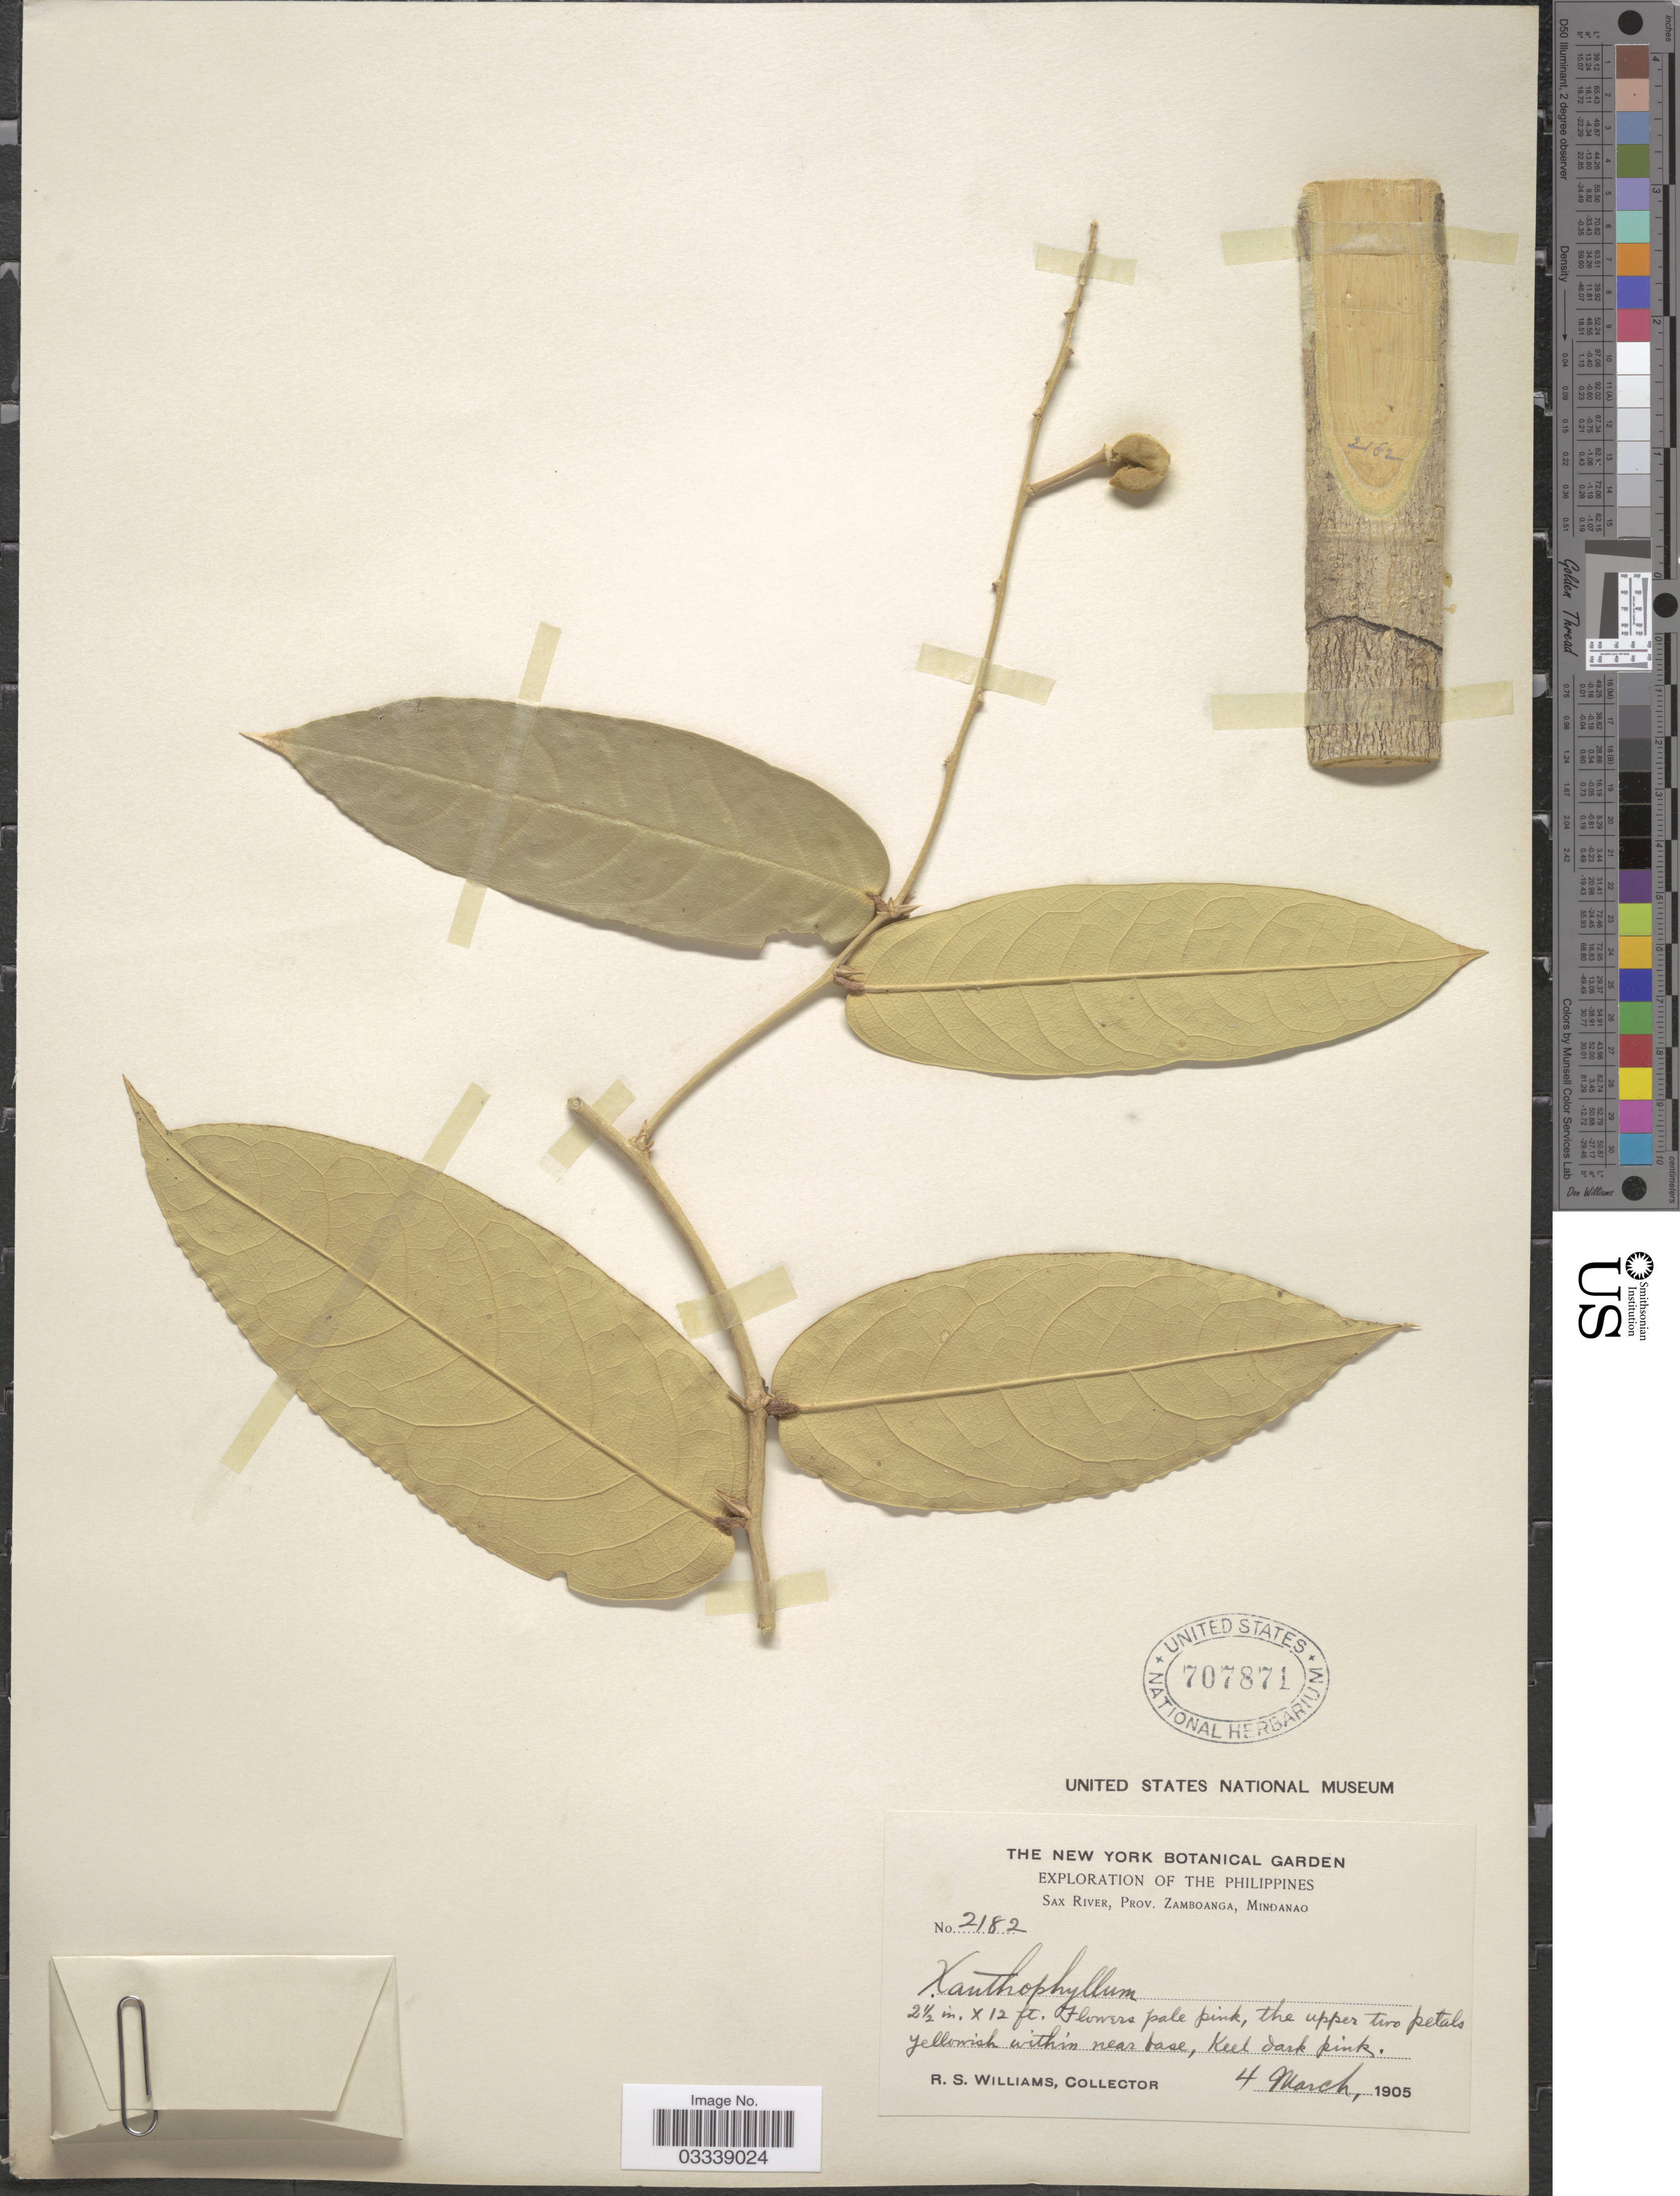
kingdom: Plantae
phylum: Tracheophyta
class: Magnoliopsida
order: Fabales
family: Polygalaceae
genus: Xanthophyllum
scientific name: Xanthophyllum sp.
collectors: R. S. Williams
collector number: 2182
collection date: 1905-03-04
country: Philippines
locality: San River, Prov. Zamboanga, Mindanao.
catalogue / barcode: US 707871